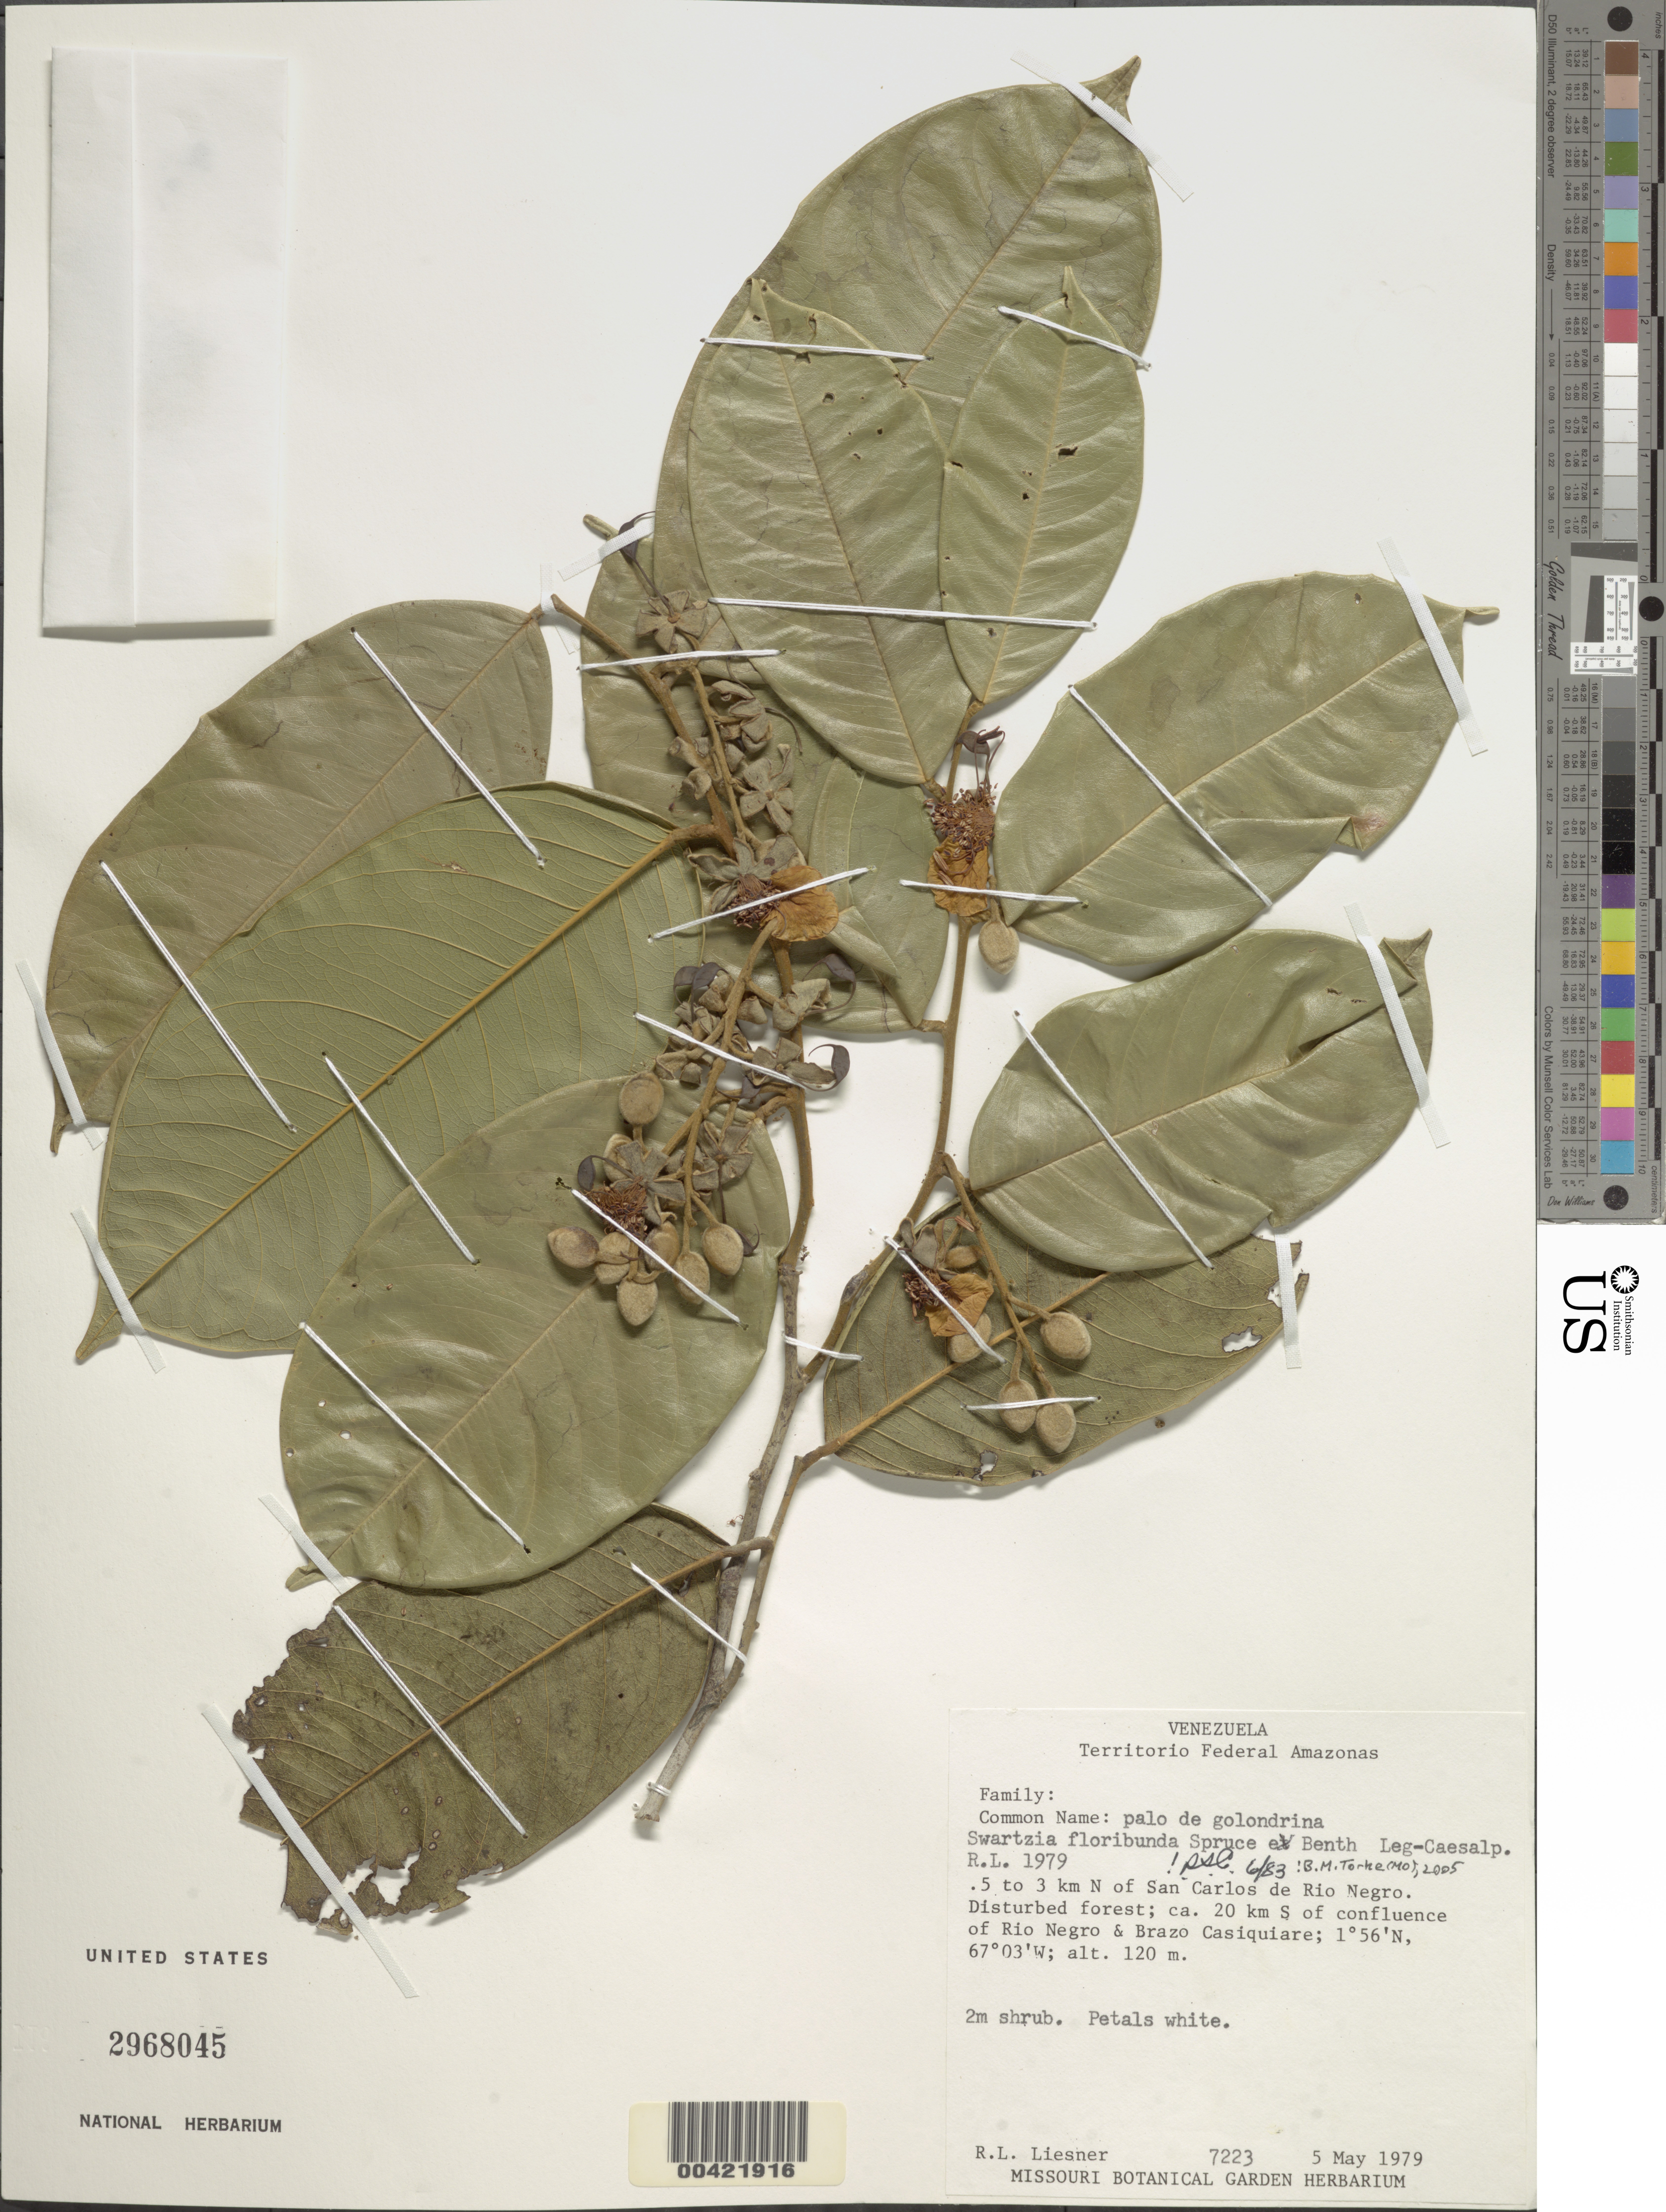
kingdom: Plantae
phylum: Tracheophyta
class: Magnoliopsida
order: Fabales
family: Fabaceae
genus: Swartzia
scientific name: Swartzia floribunda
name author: Spruce ex Benth.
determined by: Cowan, R. S.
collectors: R. L. Liesner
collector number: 7223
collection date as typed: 05 May 1979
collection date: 1979-05-05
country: Venezuela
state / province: Amazonas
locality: San carlos de rio negro, 0.5-3 km n of; ca. 20 km s of confluence of rio negro and brazo casiquiare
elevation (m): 120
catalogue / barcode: US 2968045